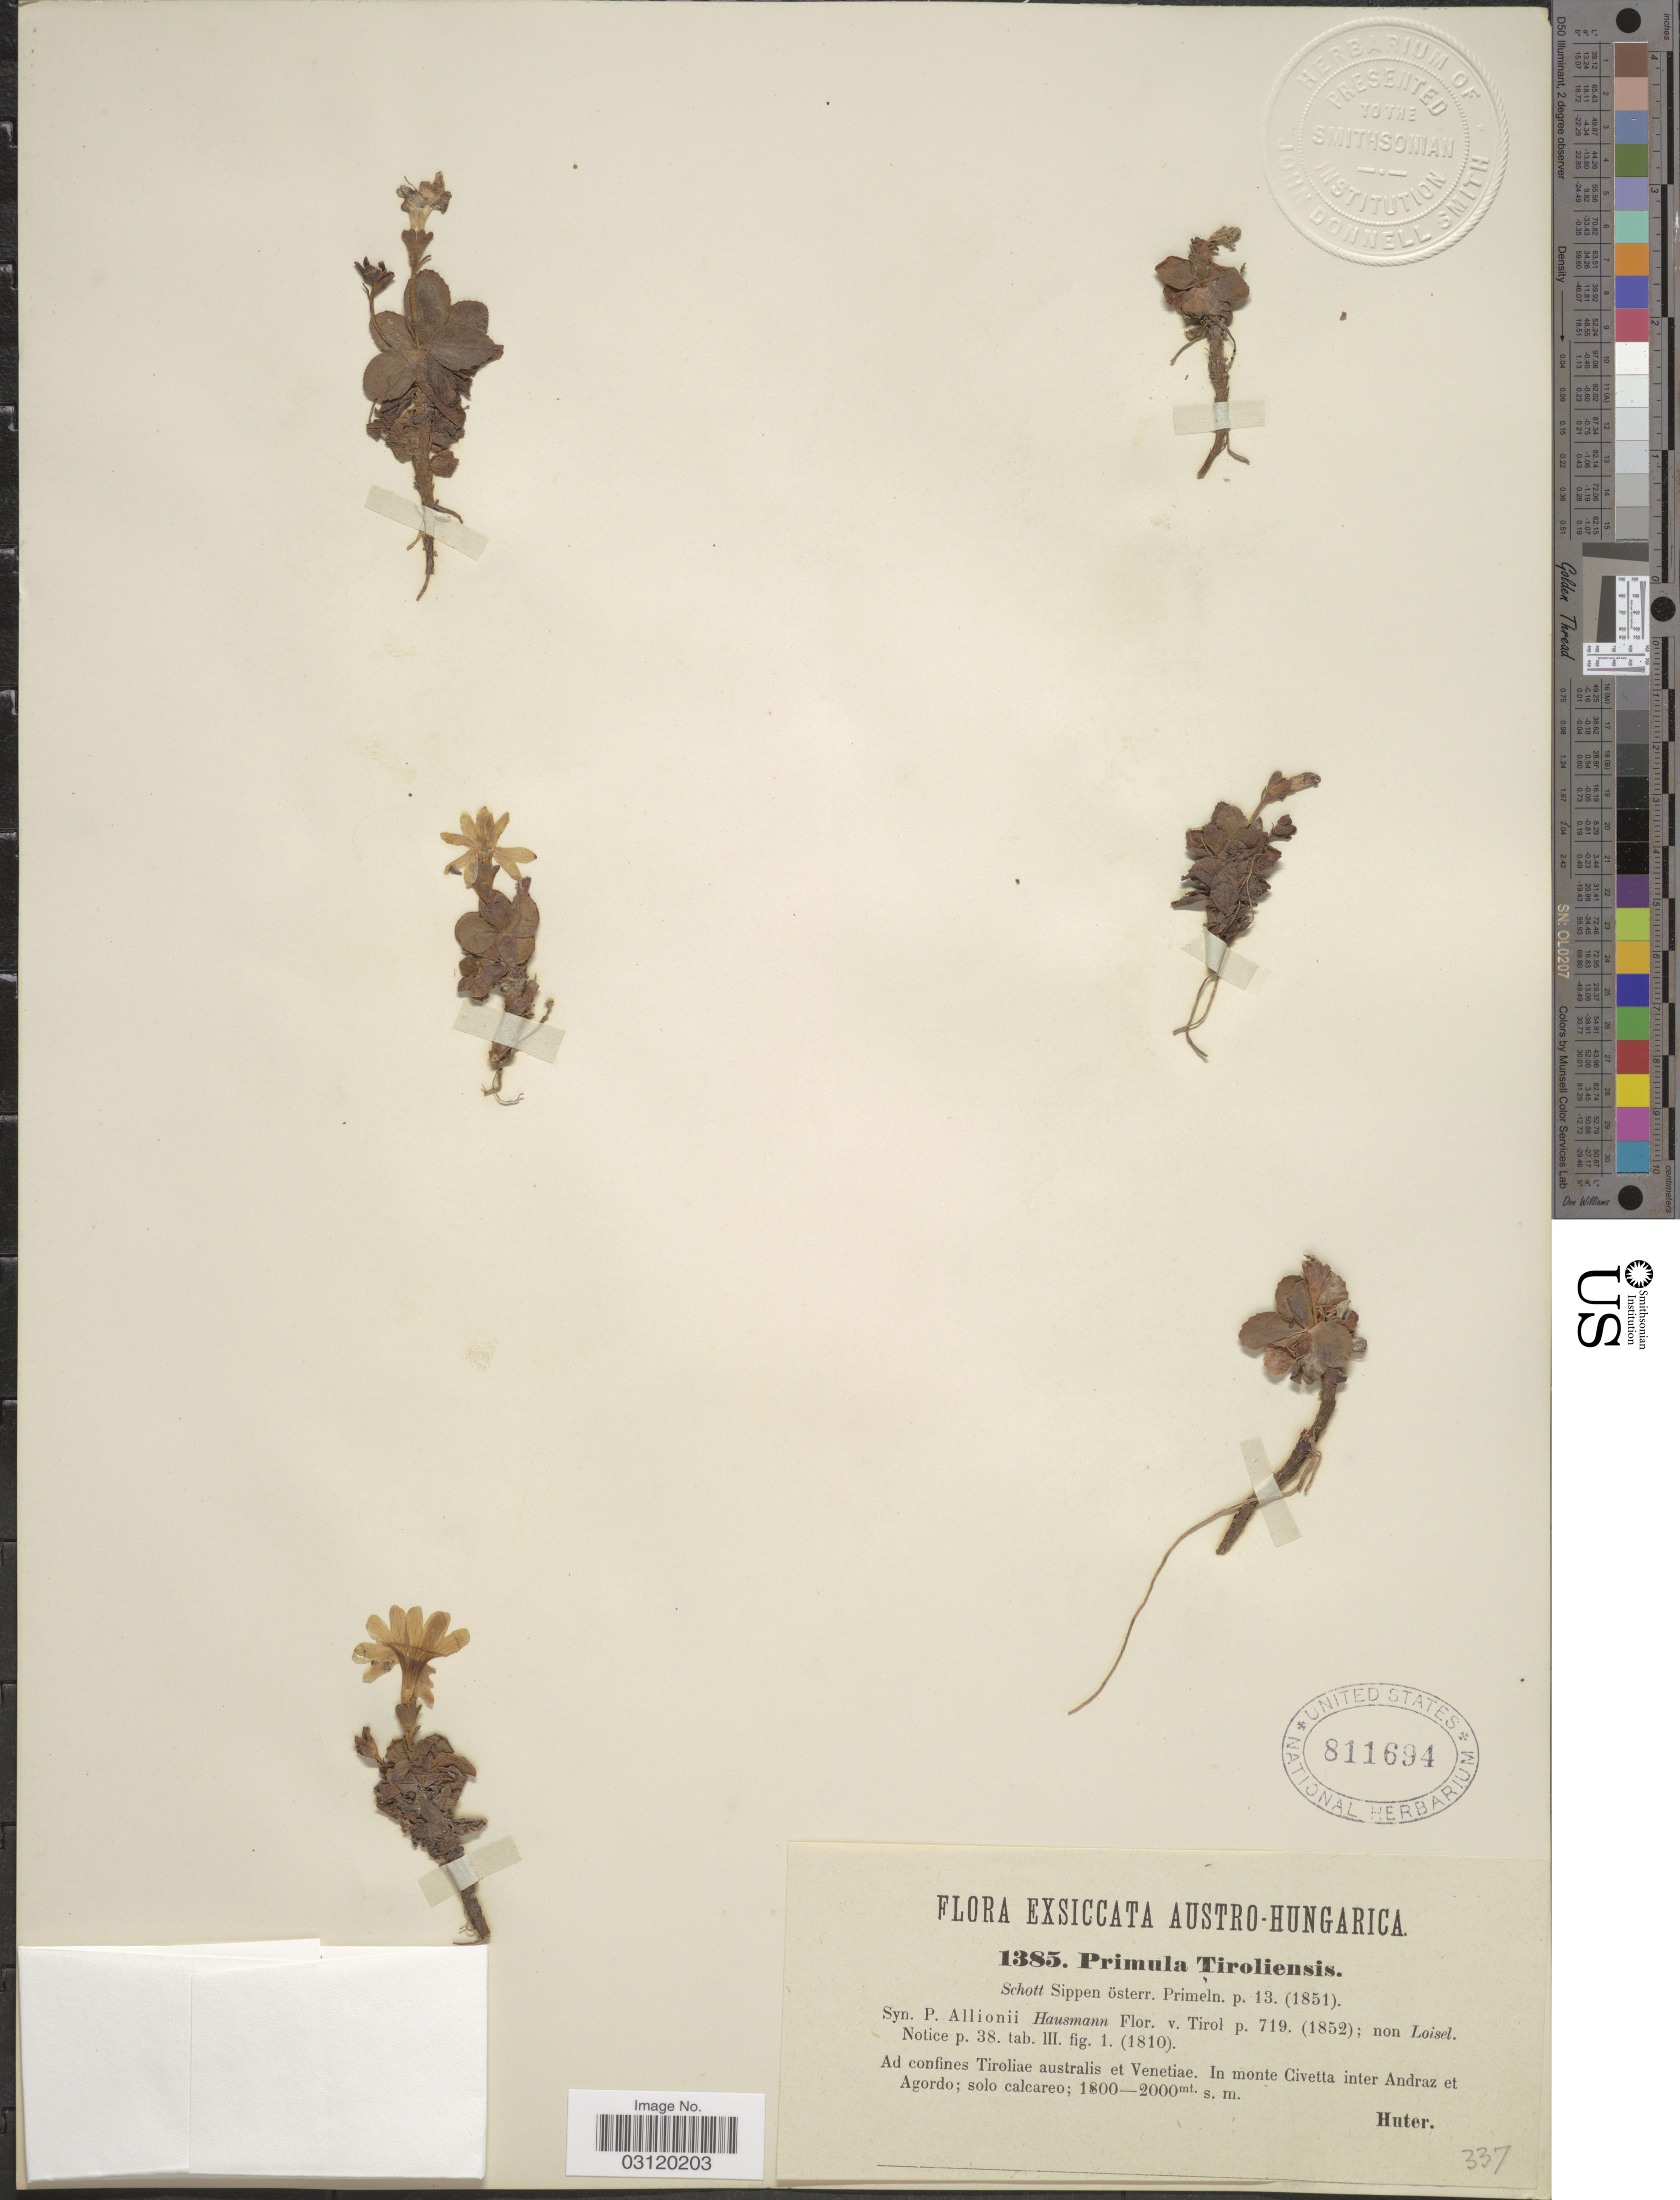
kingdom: Plantae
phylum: Tracheophyta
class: Magnoliopsida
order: Ericales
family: Primulaceae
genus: Primula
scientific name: Primula tyrolensis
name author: Schott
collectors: -. Huter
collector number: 1385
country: Italy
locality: Ad confines Tiroliae australis et Venetiae, In monte Civetta inter Andraz et Agordo, Austro-Hungarica.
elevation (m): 1800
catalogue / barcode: US 811694